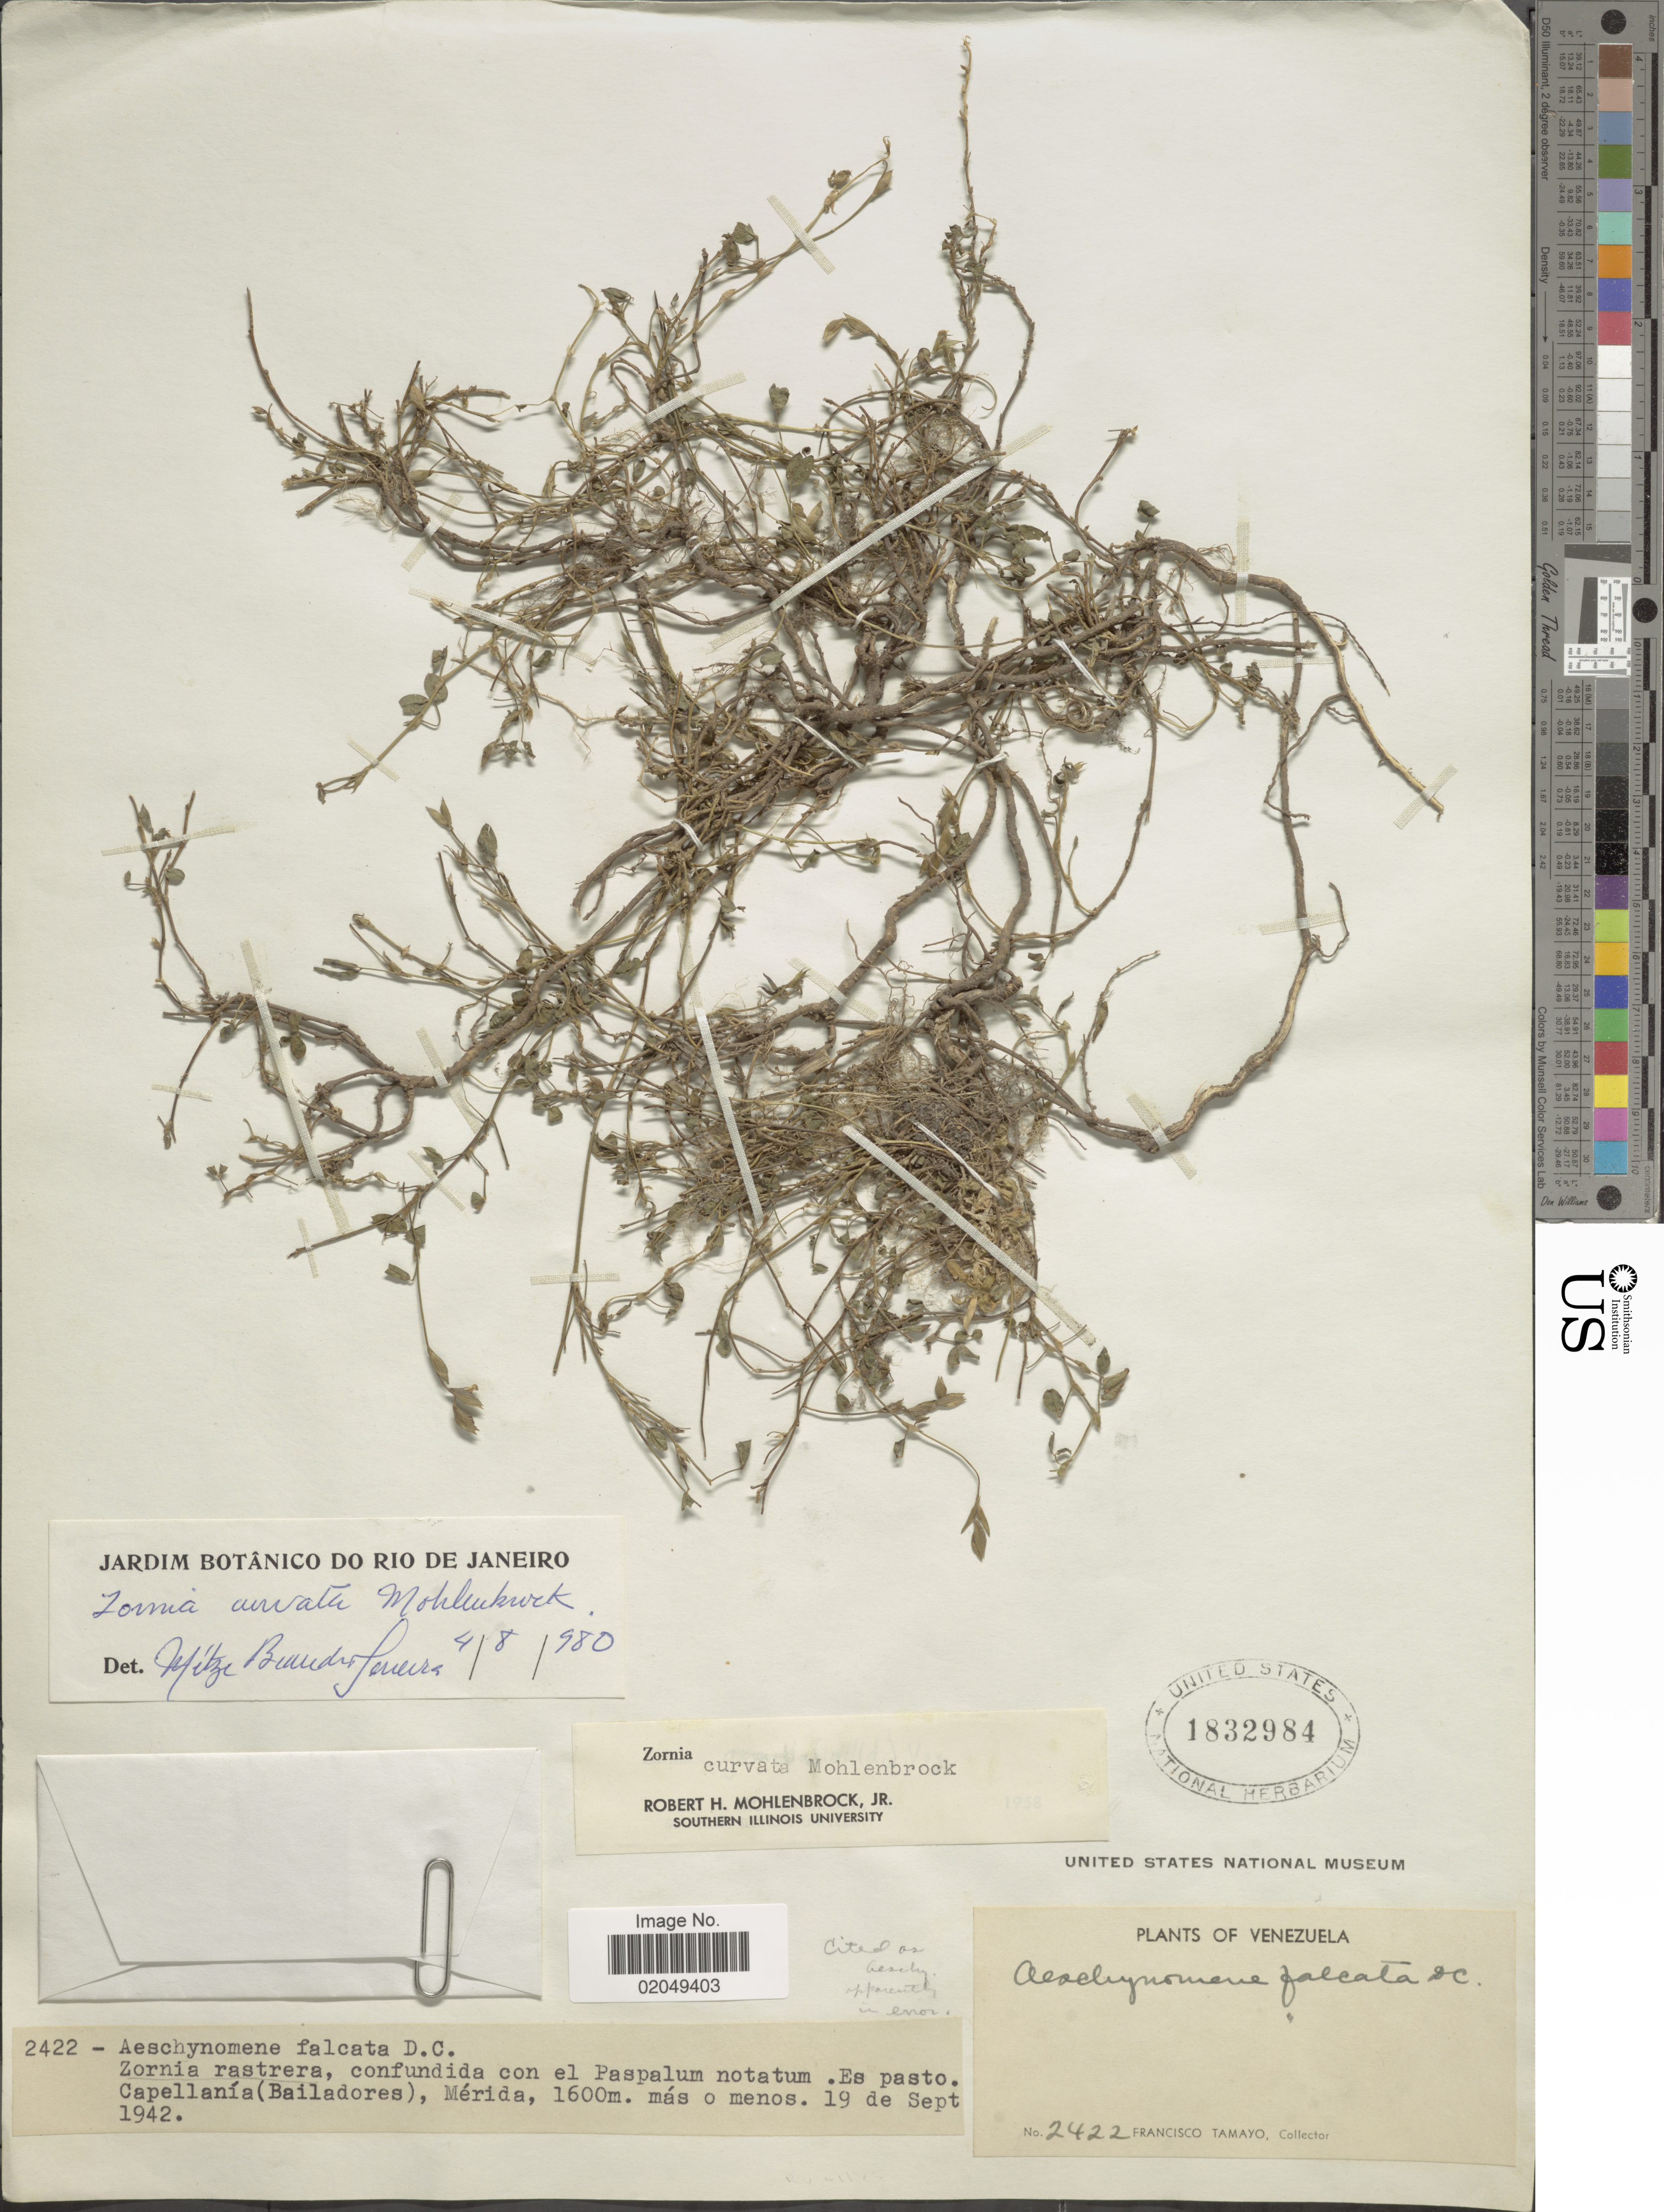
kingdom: Plantae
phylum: Tracheophyta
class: Magnoliopsida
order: Fabales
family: Fabaceae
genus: Zornia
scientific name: Zornia curvata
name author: Mohlenbr.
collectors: F. Tamayo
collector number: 2422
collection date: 1942-09-19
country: Venezuela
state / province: Mérida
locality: Es pasto Capellania (Bailadores)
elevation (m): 1600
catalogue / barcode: US 1832984